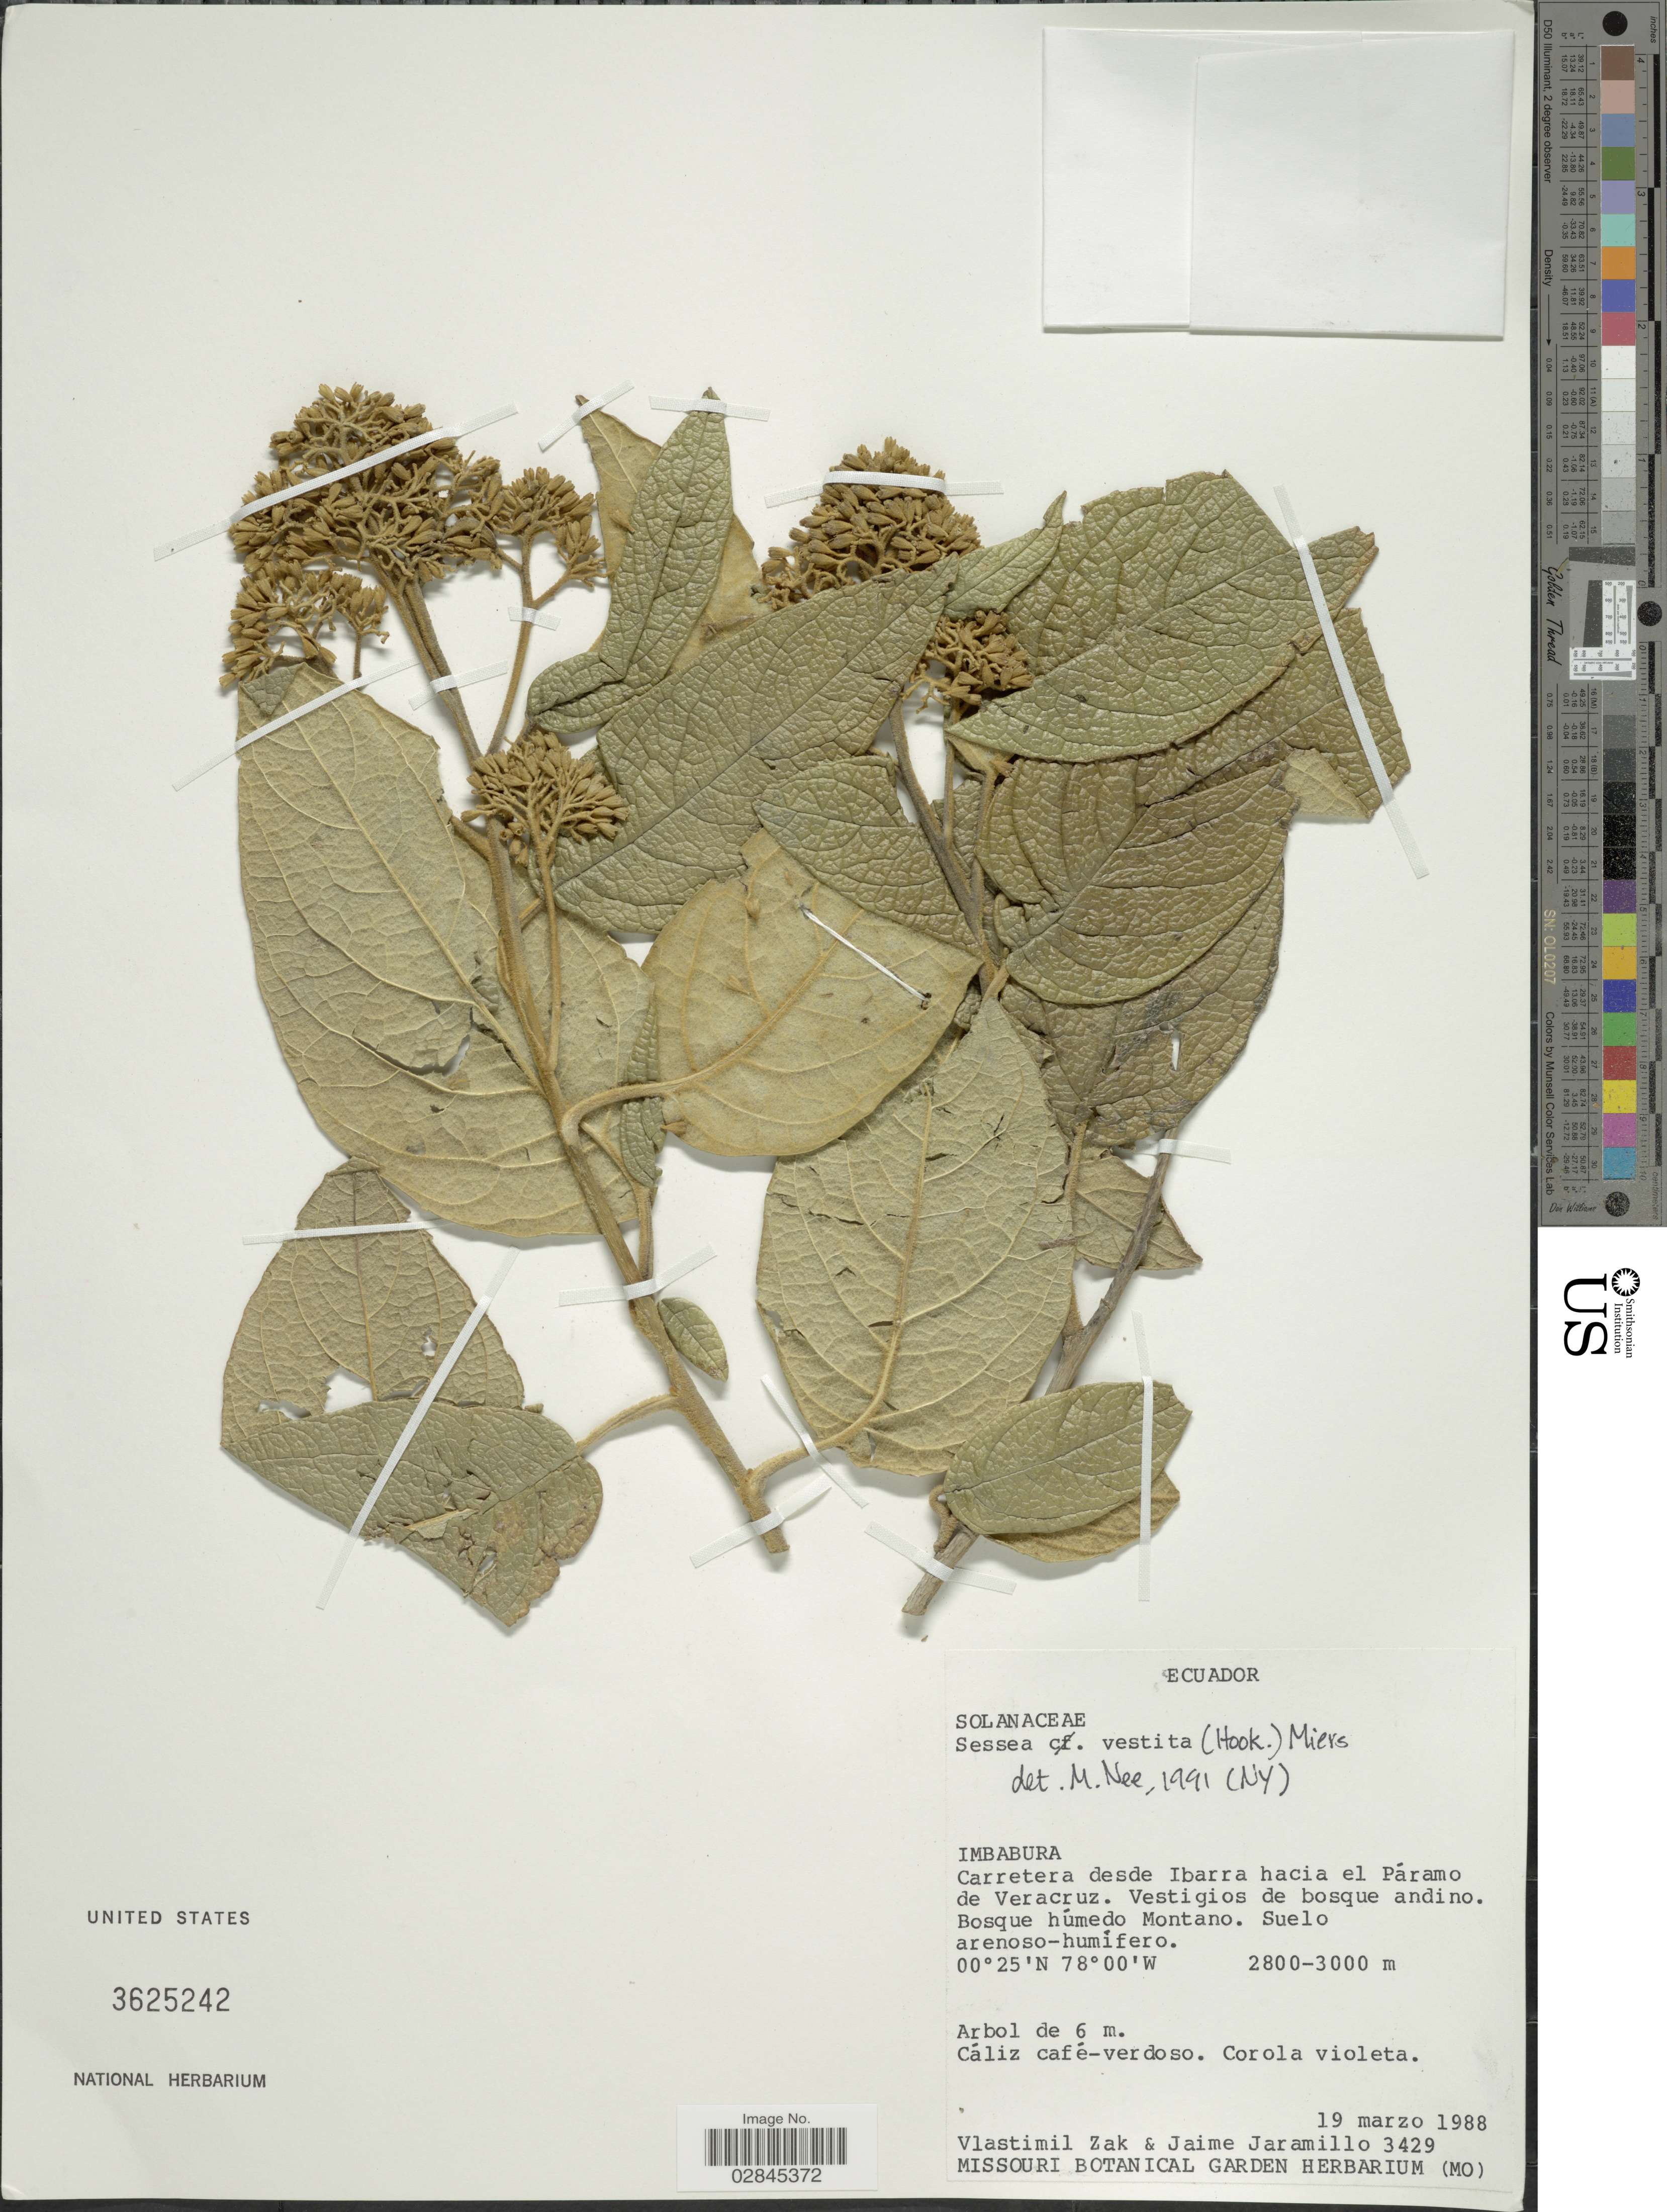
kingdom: Plantae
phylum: Tracheophyta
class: Magnoliopsida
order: Solanales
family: Solanaceae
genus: Cestrum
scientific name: Cestrum vestitum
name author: Hook.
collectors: V. Zak & J. Jaramillo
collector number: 3429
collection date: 1988-03-19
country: Ecuador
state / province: Imbabura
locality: Carretera desde Ibarra hacia el Páramo de Veracruz. Bosque húmedo Montano.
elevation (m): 2800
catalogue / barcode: US 3625242